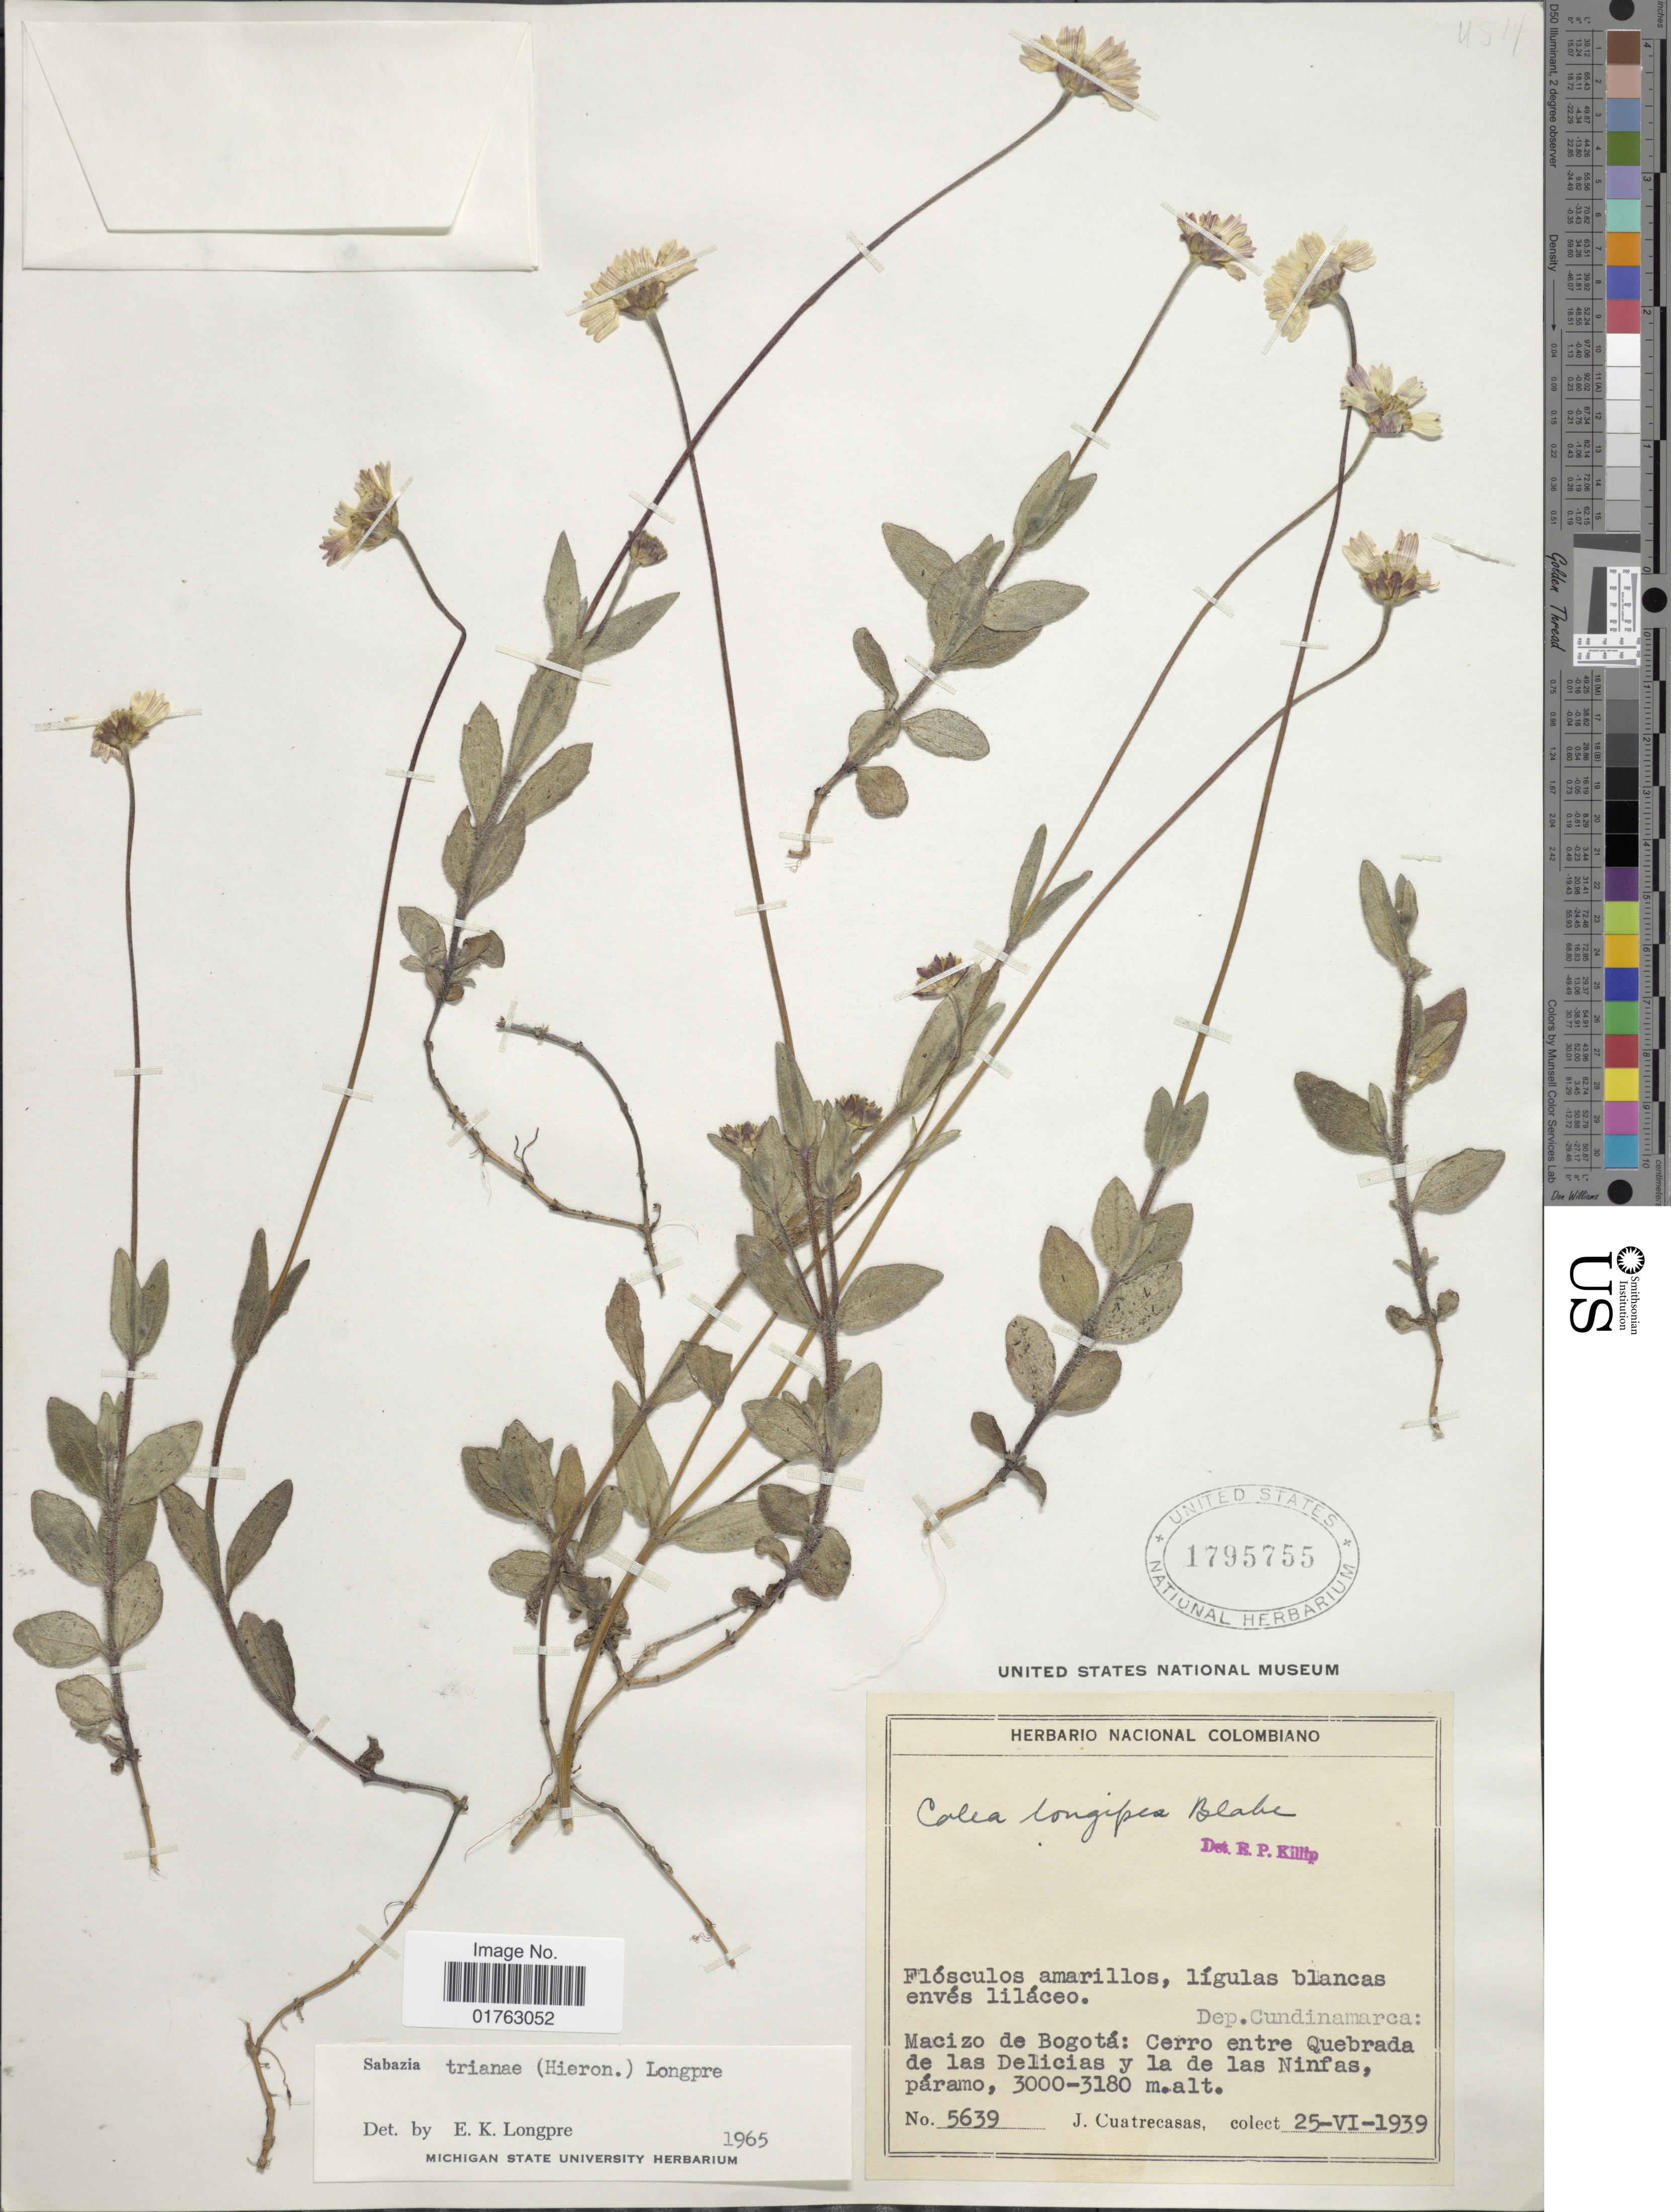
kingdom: Plantae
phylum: Tracheophyta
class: Magnoliopsida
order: Asterales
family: Asteraceae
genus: Sabazia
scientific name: Sabazia trianae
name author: (Hieron.) Longpre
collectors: J. Cuatrecasas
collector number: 5639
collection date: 1939-06-25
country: Colombia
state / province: Bogota D.C.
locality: Macizo de Bogota: Cerro entre Quebrada de las Delicias y la de Ninfas, paramo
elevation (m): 3000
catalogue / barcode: US 1795755